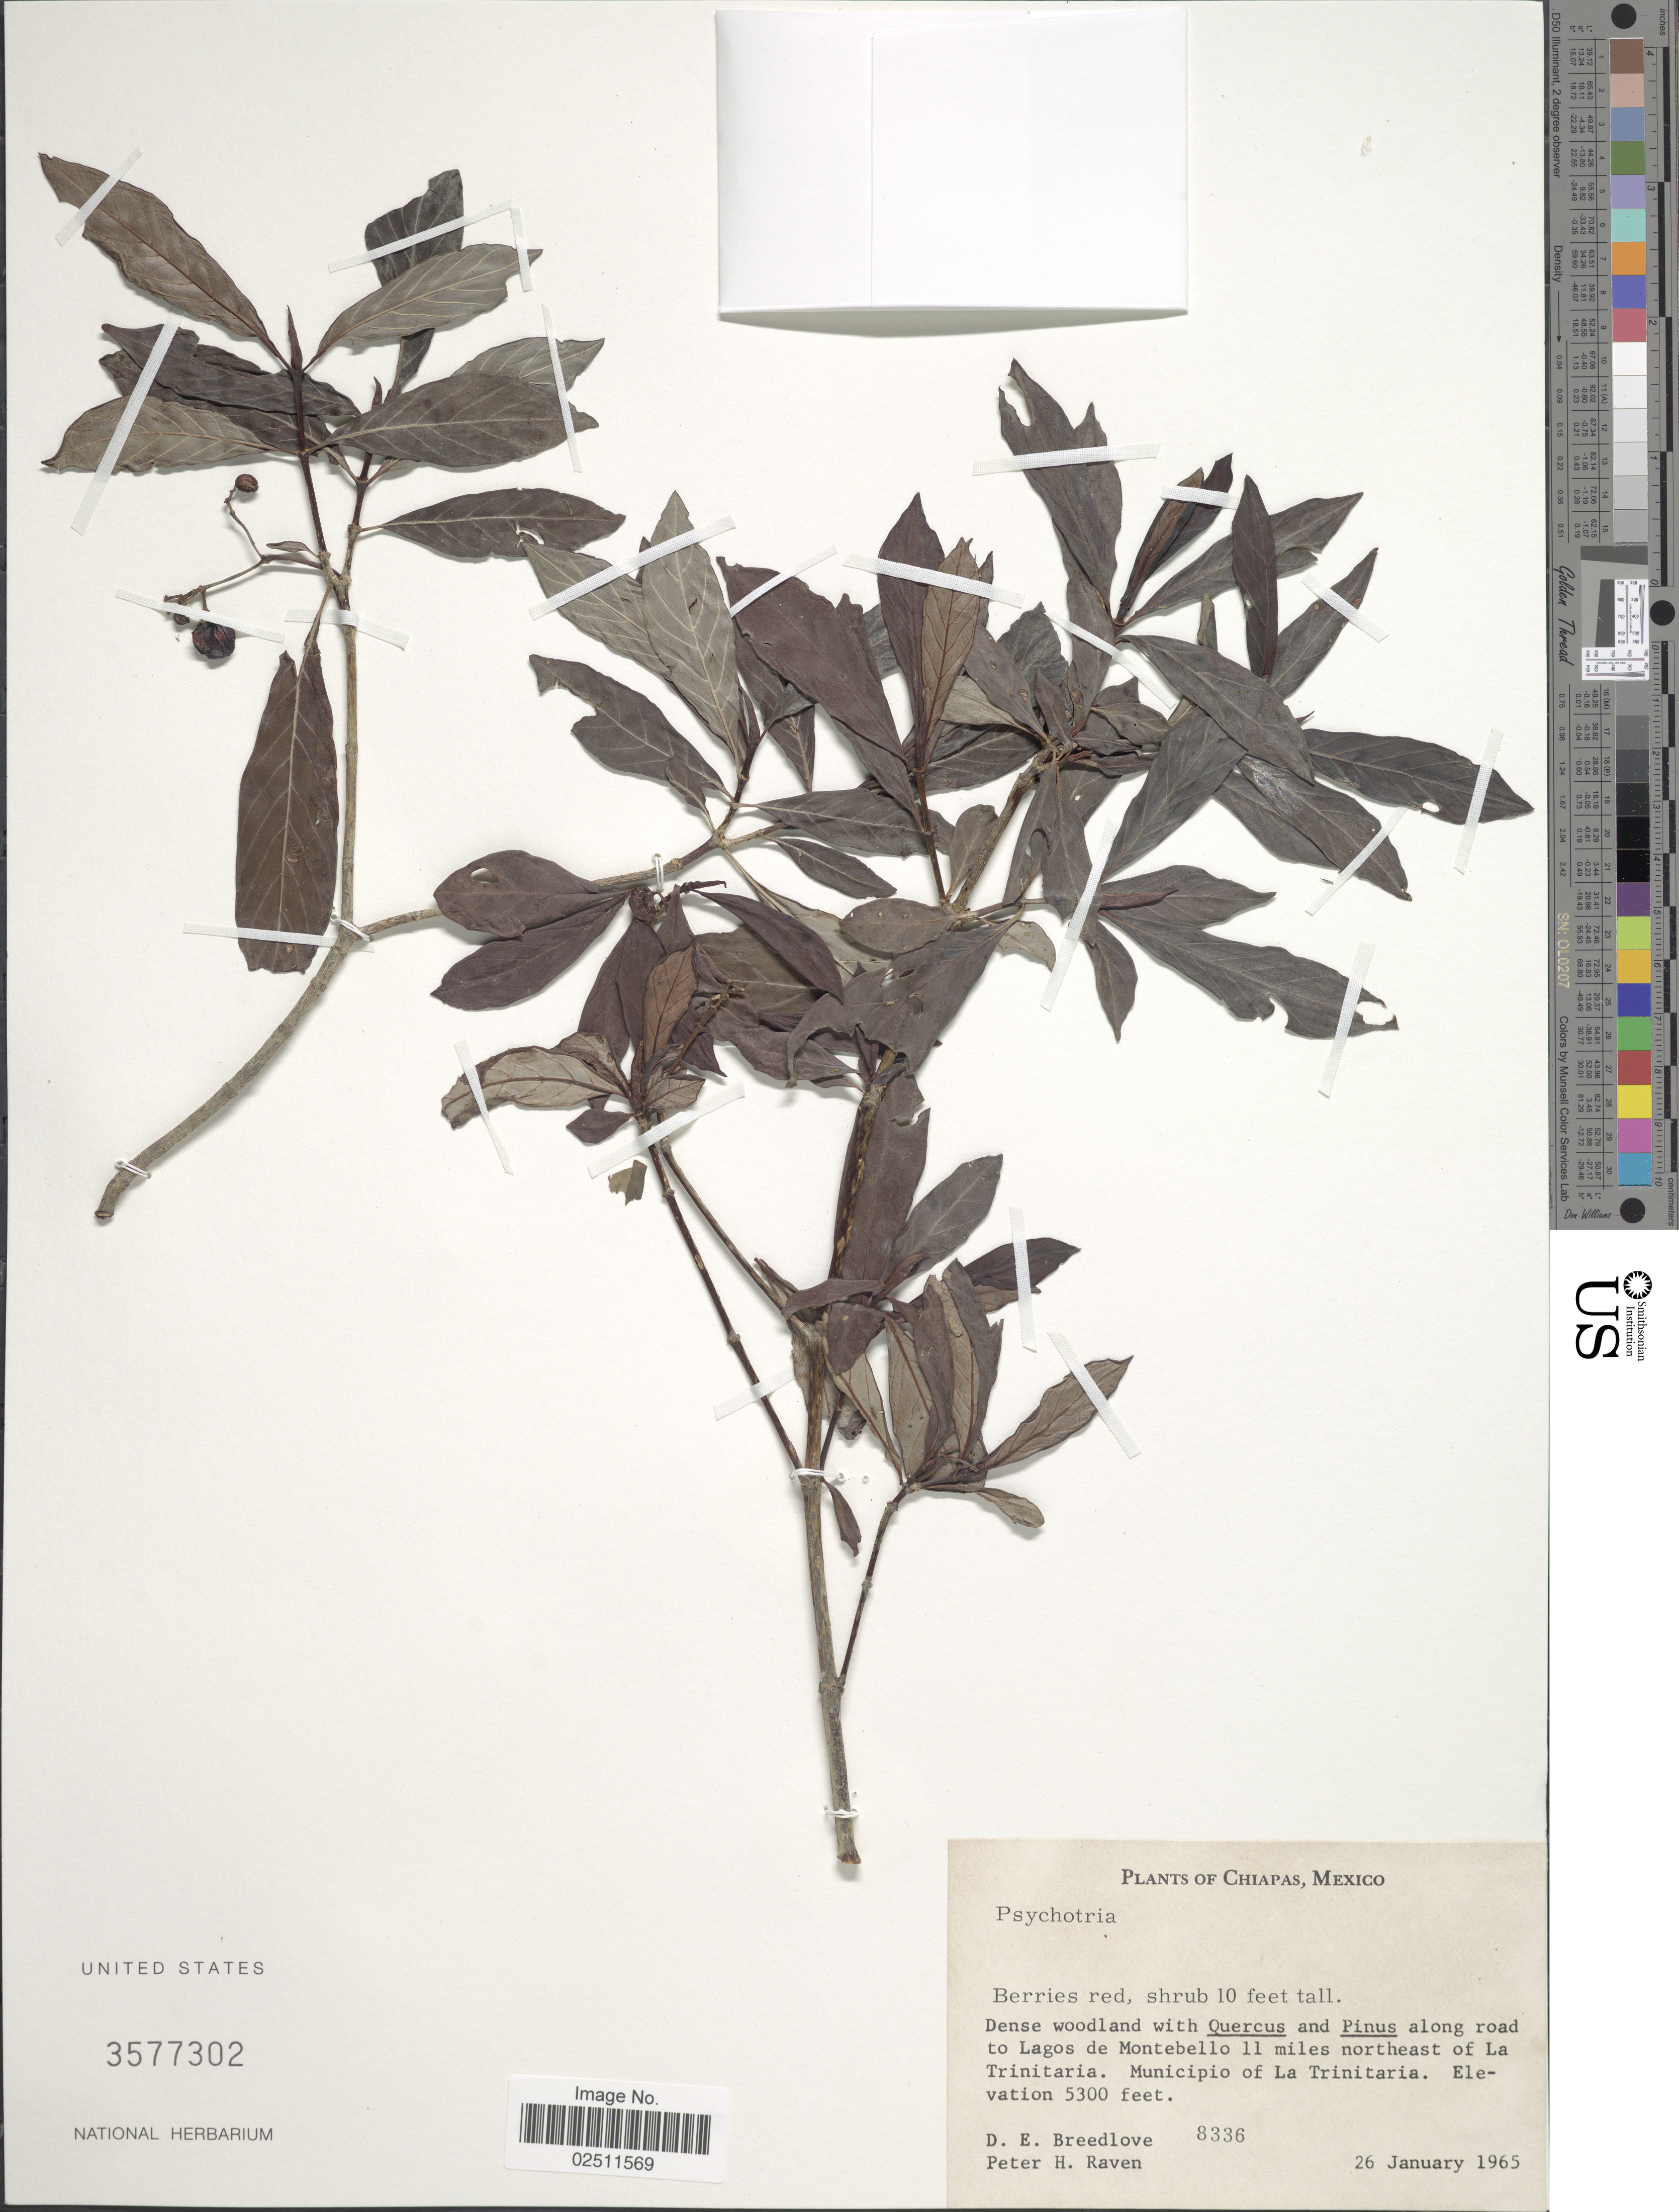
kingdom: Plantae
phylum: Tracheophyta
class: Magnoliopsida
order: Gentianales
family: Rubiaceae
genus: Psychotria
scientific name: Psychotria sp.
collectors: D. E. Breedlove & P. Raven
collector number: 8336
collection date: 1965-01-26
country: Mexico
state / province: Chiapas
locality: Along road to Lagos de Montebello 11 miles northeast of La Trinitaria. Municipio of La Trinitaria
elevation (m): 1615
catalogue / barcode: US 3577302